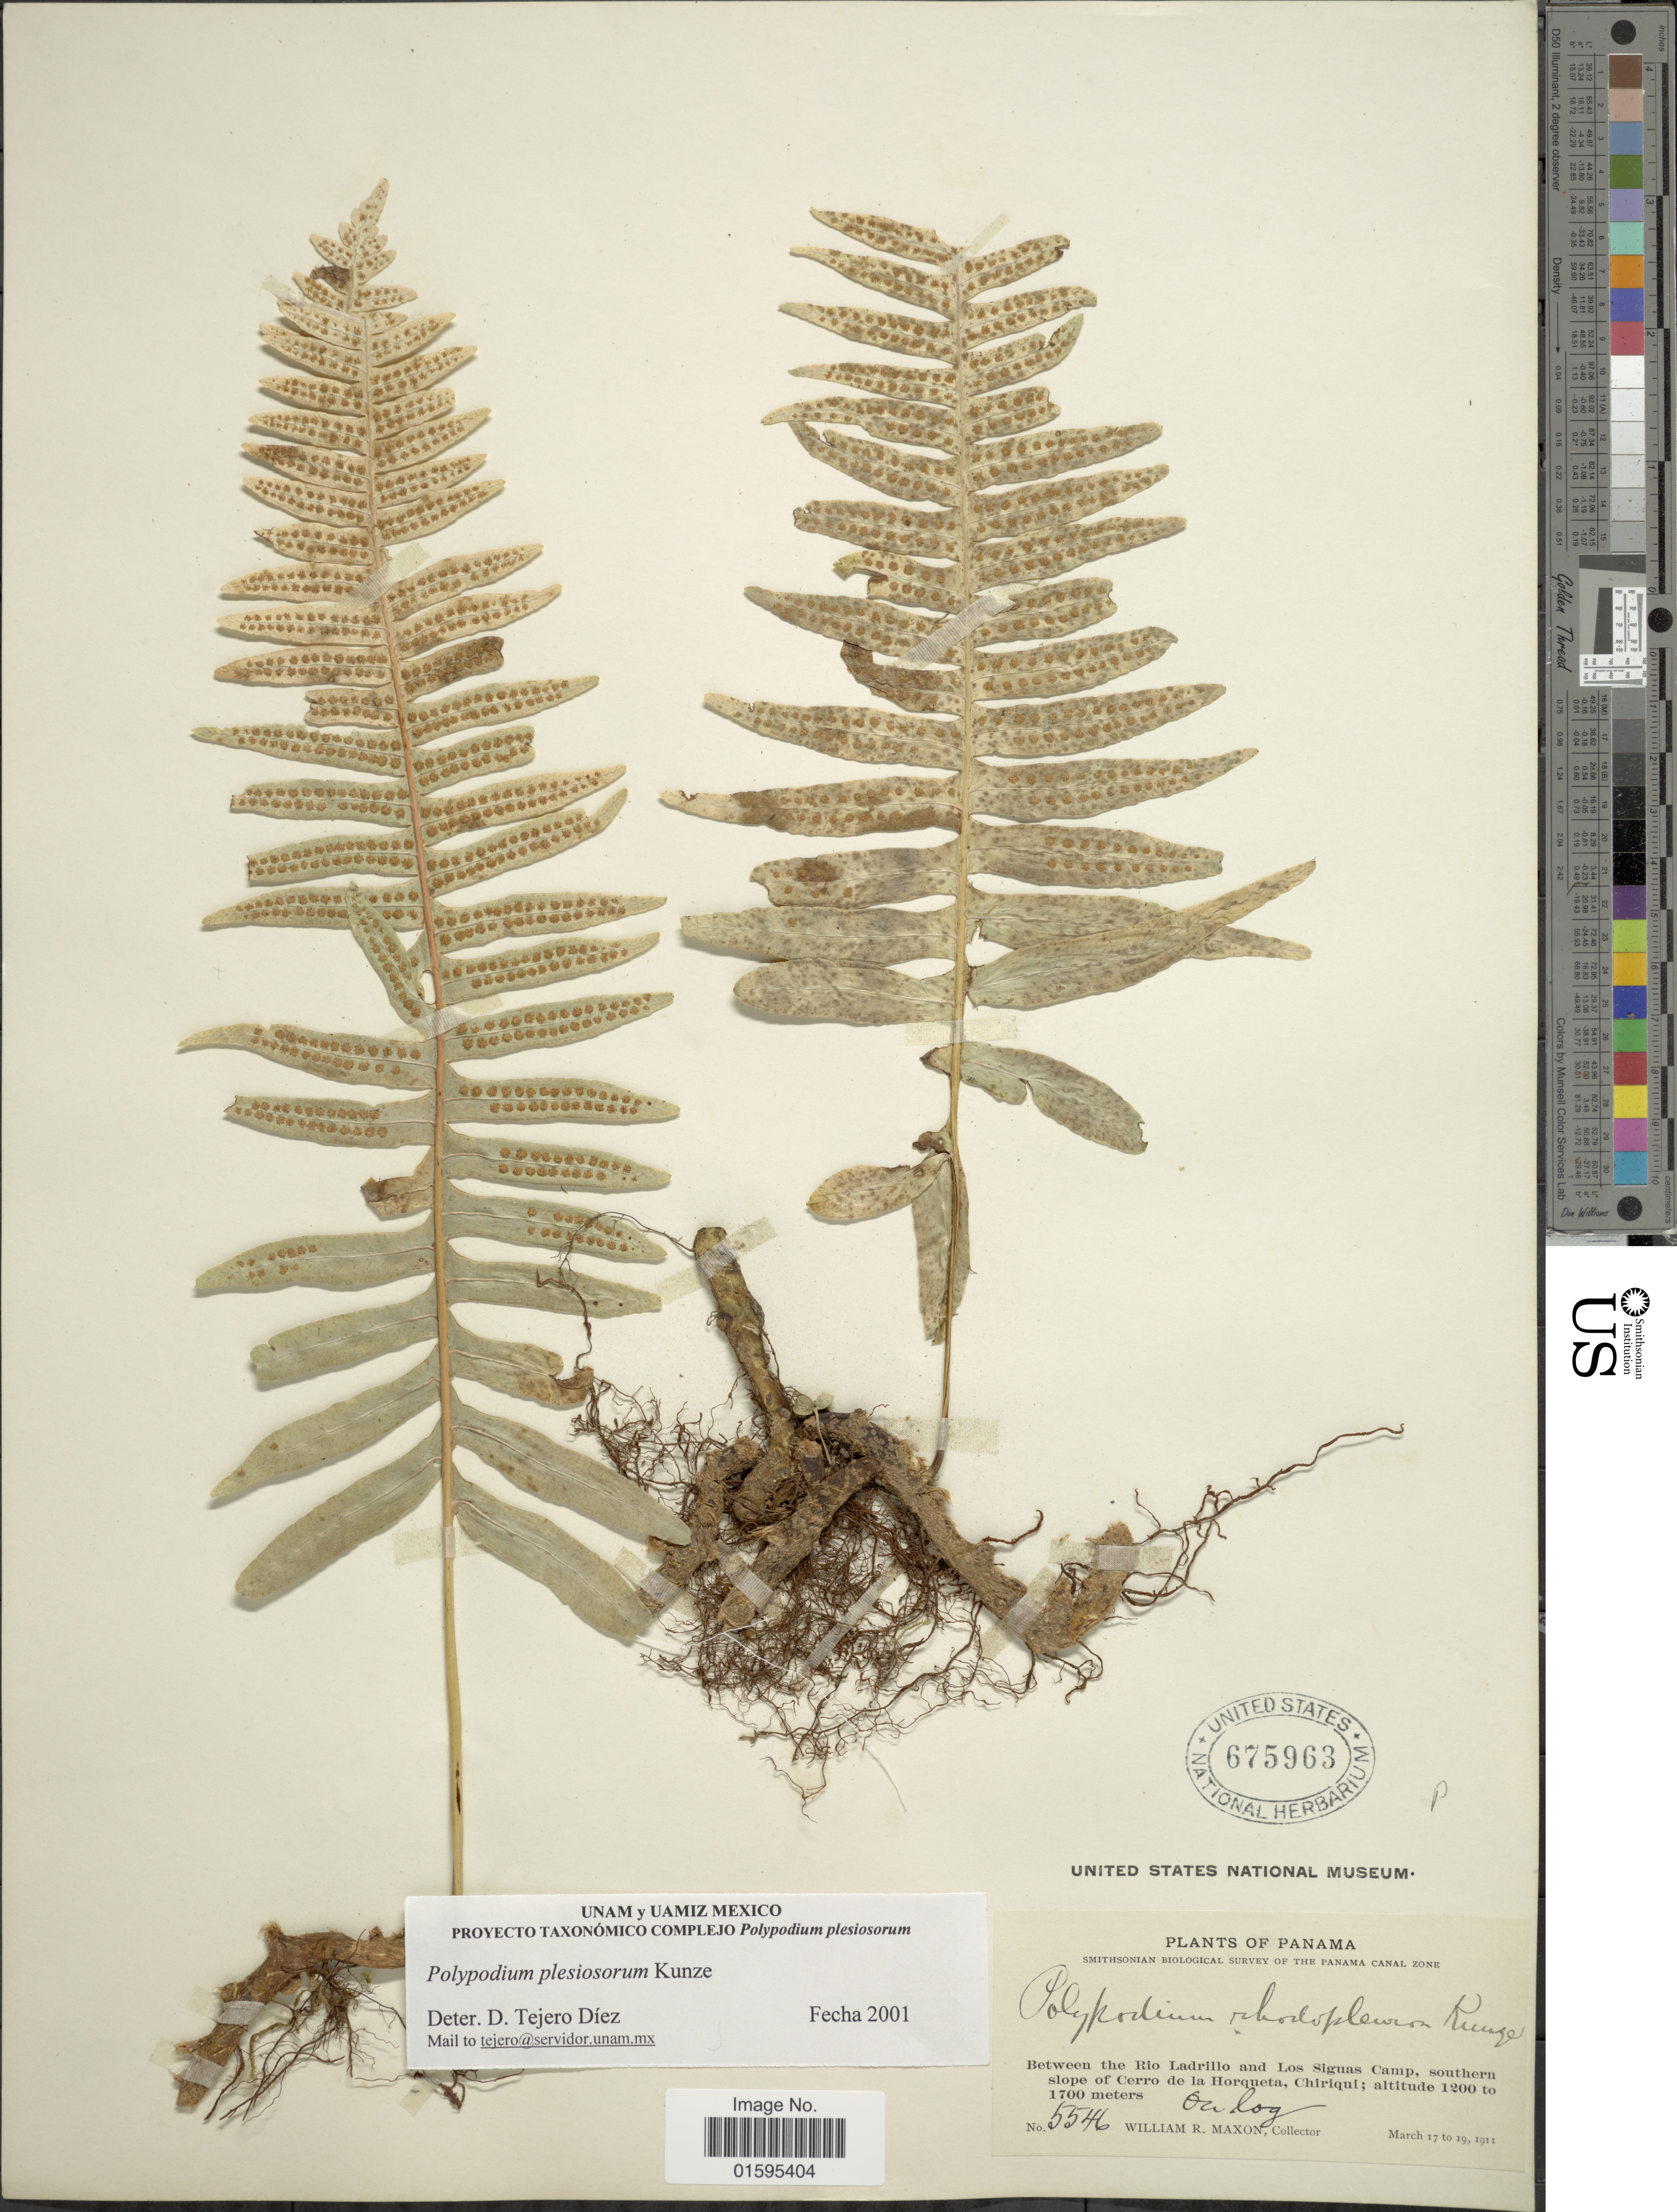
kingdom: Plantae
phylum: Tracheophyta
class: Polypodiopsida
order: Polypodiales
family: Polypodiaceae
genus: Polypodium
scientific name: Polypodium plesiosorum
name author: Kunze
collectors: W. R. Maxon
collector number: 5546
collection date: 1911-03-17/1911-03-19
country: Panama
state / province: Chiriqui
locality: Between the Rio Ladrillo and Los Siguas Camp, southern slope of Cerro de la Horqueta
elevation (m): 1200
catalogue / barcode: US 675963